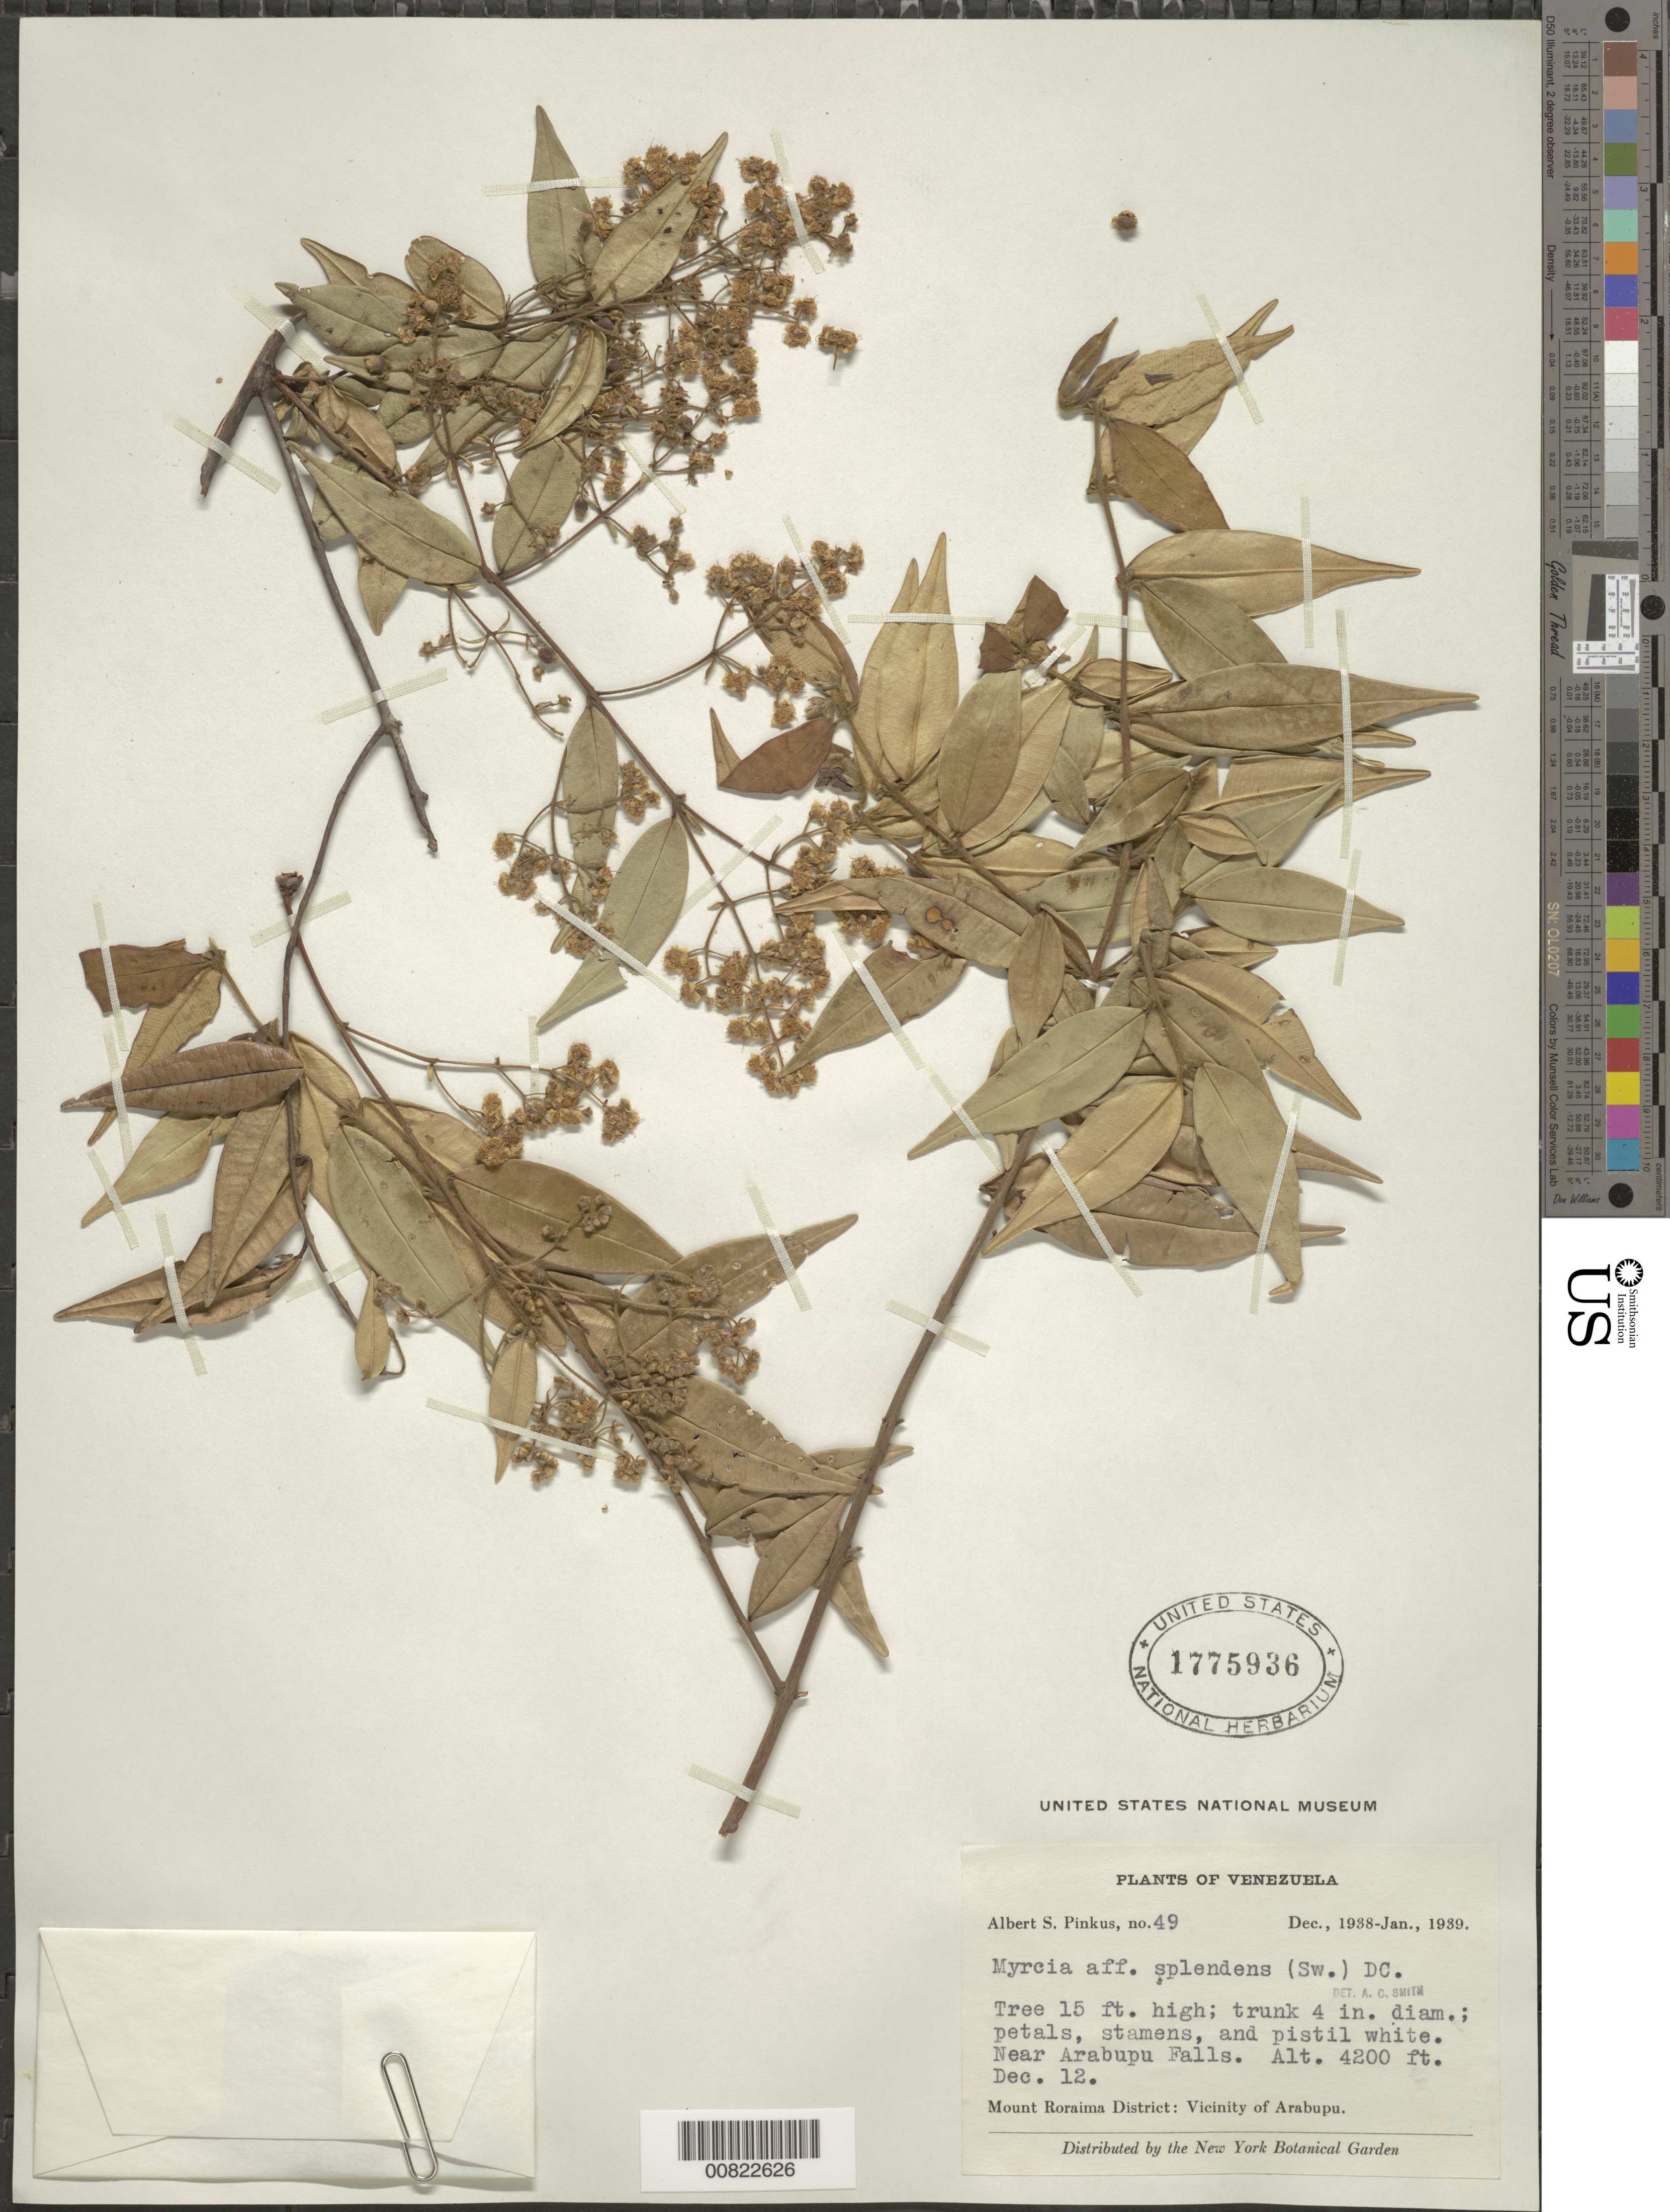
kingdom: Plantae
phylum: Tracheophyta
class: Magnoliopsida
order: Myrtales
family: Myrtaceae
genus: Myrcia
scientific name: Myrcia splendens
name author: (Sw.) DC.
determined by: Smith, A. C.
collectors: A. Pinkus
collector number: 49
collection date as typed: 12-Dec-38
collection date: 1938-12-12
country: Venezuela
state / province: Bolívar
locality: Mt. Roraima District; vic of Arabupu, near Arabupu Falls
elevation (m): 1280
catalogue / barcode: US 1775936